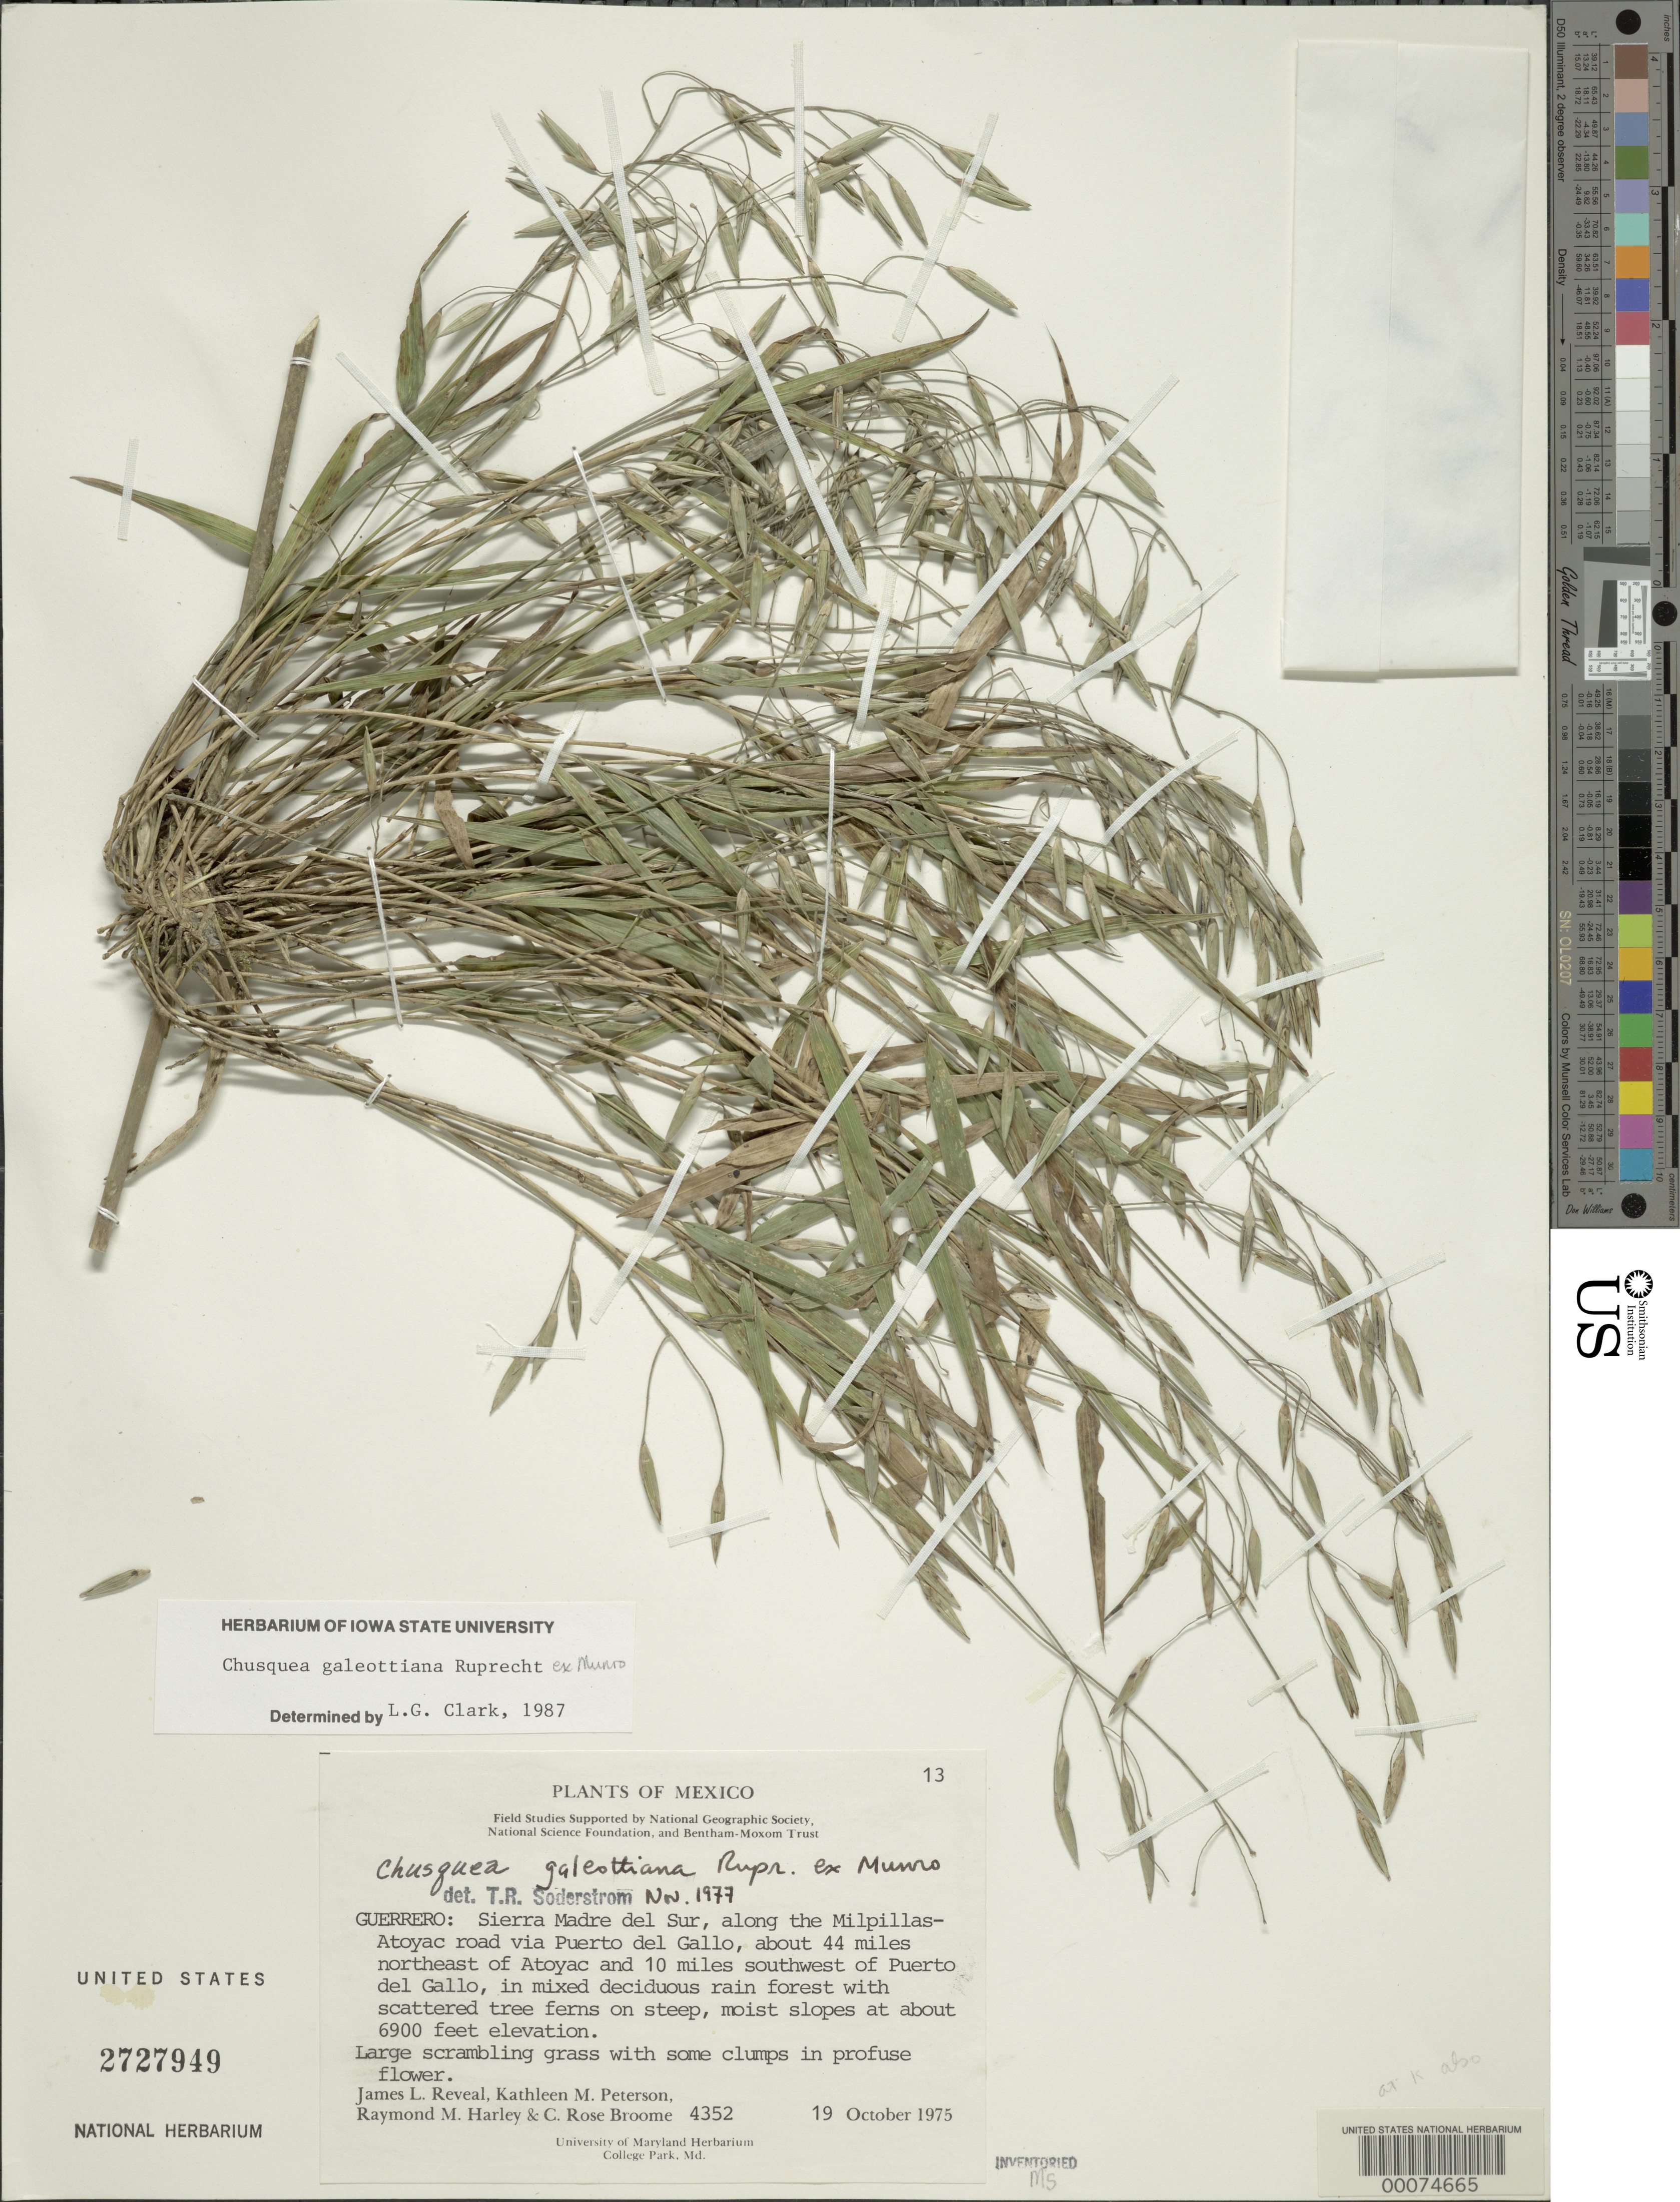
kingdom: Plantae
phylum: Tracheophyta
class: Liliopsida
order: Poales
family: Poaceae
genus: Chusquea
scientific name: Chusquea galeottiana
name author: Rupr. ex Munro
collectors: J. L. Reveal, K. Peterson, R. M. Harley & C. R. Broome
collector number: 4352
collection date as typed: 19 Oct 1975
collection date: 1975-10-19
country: Mexico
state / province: Guerrero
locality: Sierra Madre del Sur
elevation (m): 2103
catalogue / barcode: US 2727949